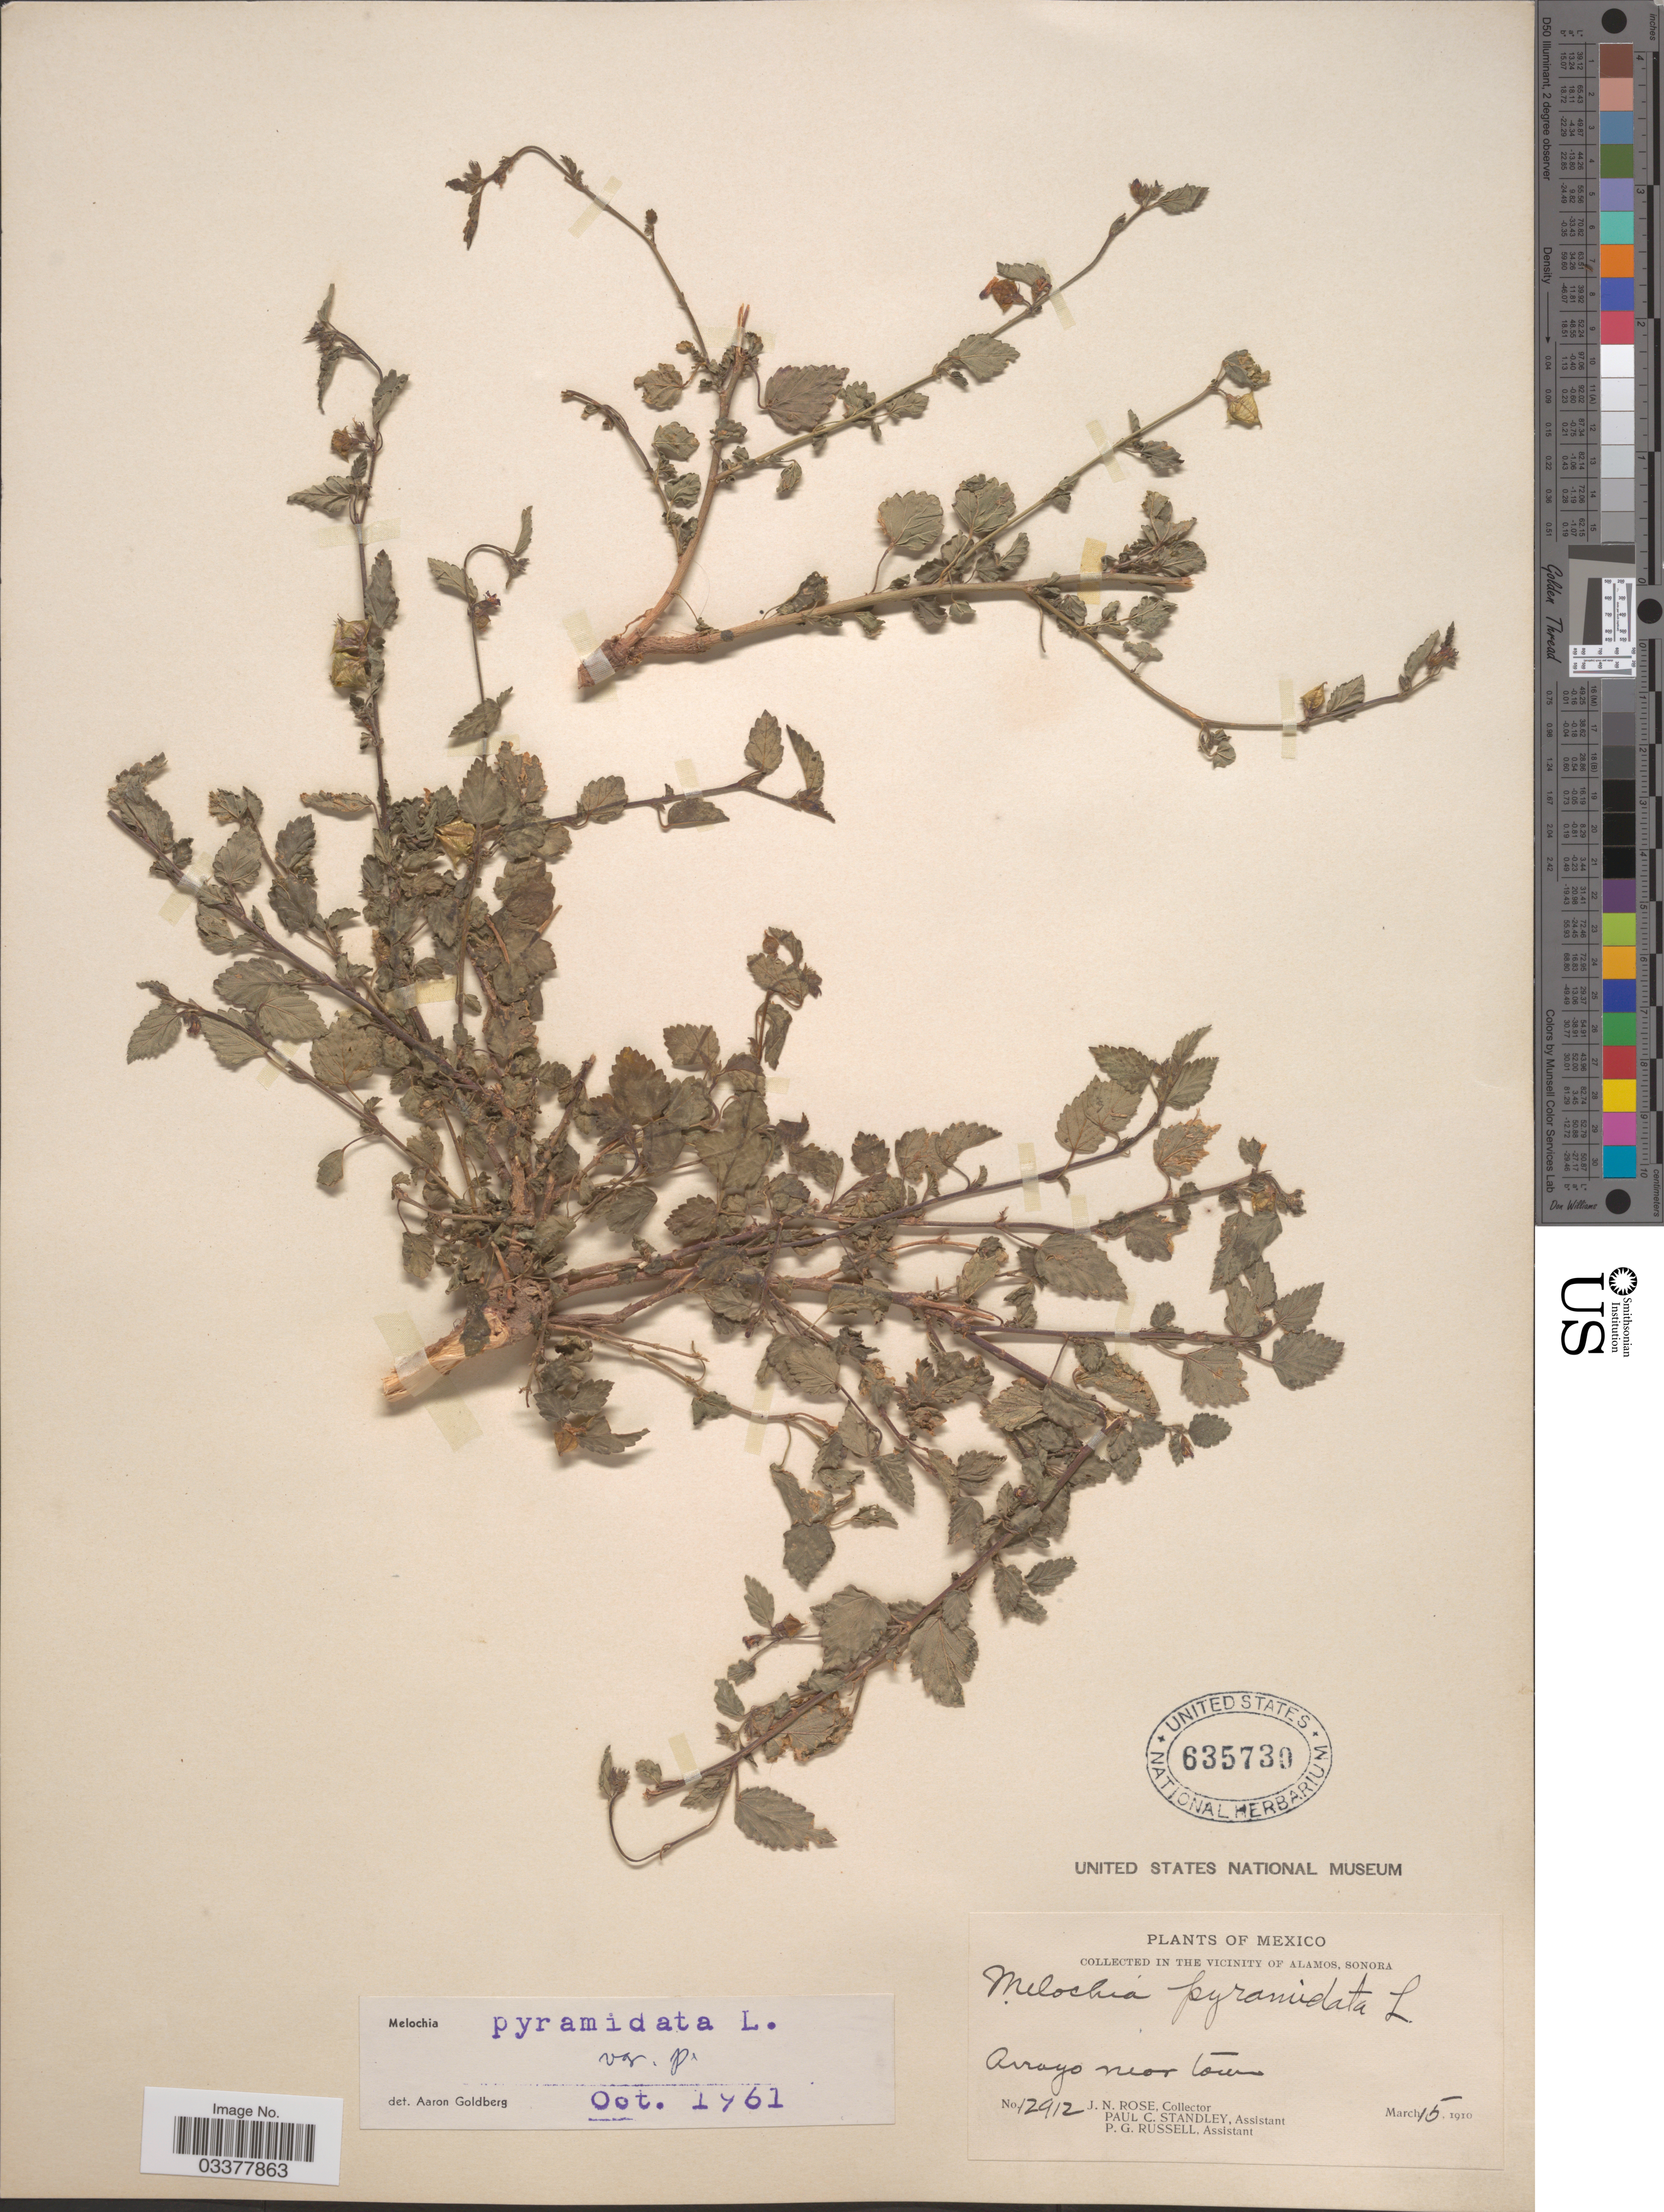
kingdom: Plantae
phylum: Tracheophyta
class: Magnoliopsida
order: Malvales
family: Malvaceae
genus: Melochia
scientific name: Melochia pyramidata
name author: L.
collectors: J. N. Rose, P. C. Standley & P. G. Russell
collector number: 12912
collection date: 1910-03-15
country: Mexico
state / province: Sonora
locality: Vicinity of Alamos. Arroyo near town.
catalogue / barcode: US 635730